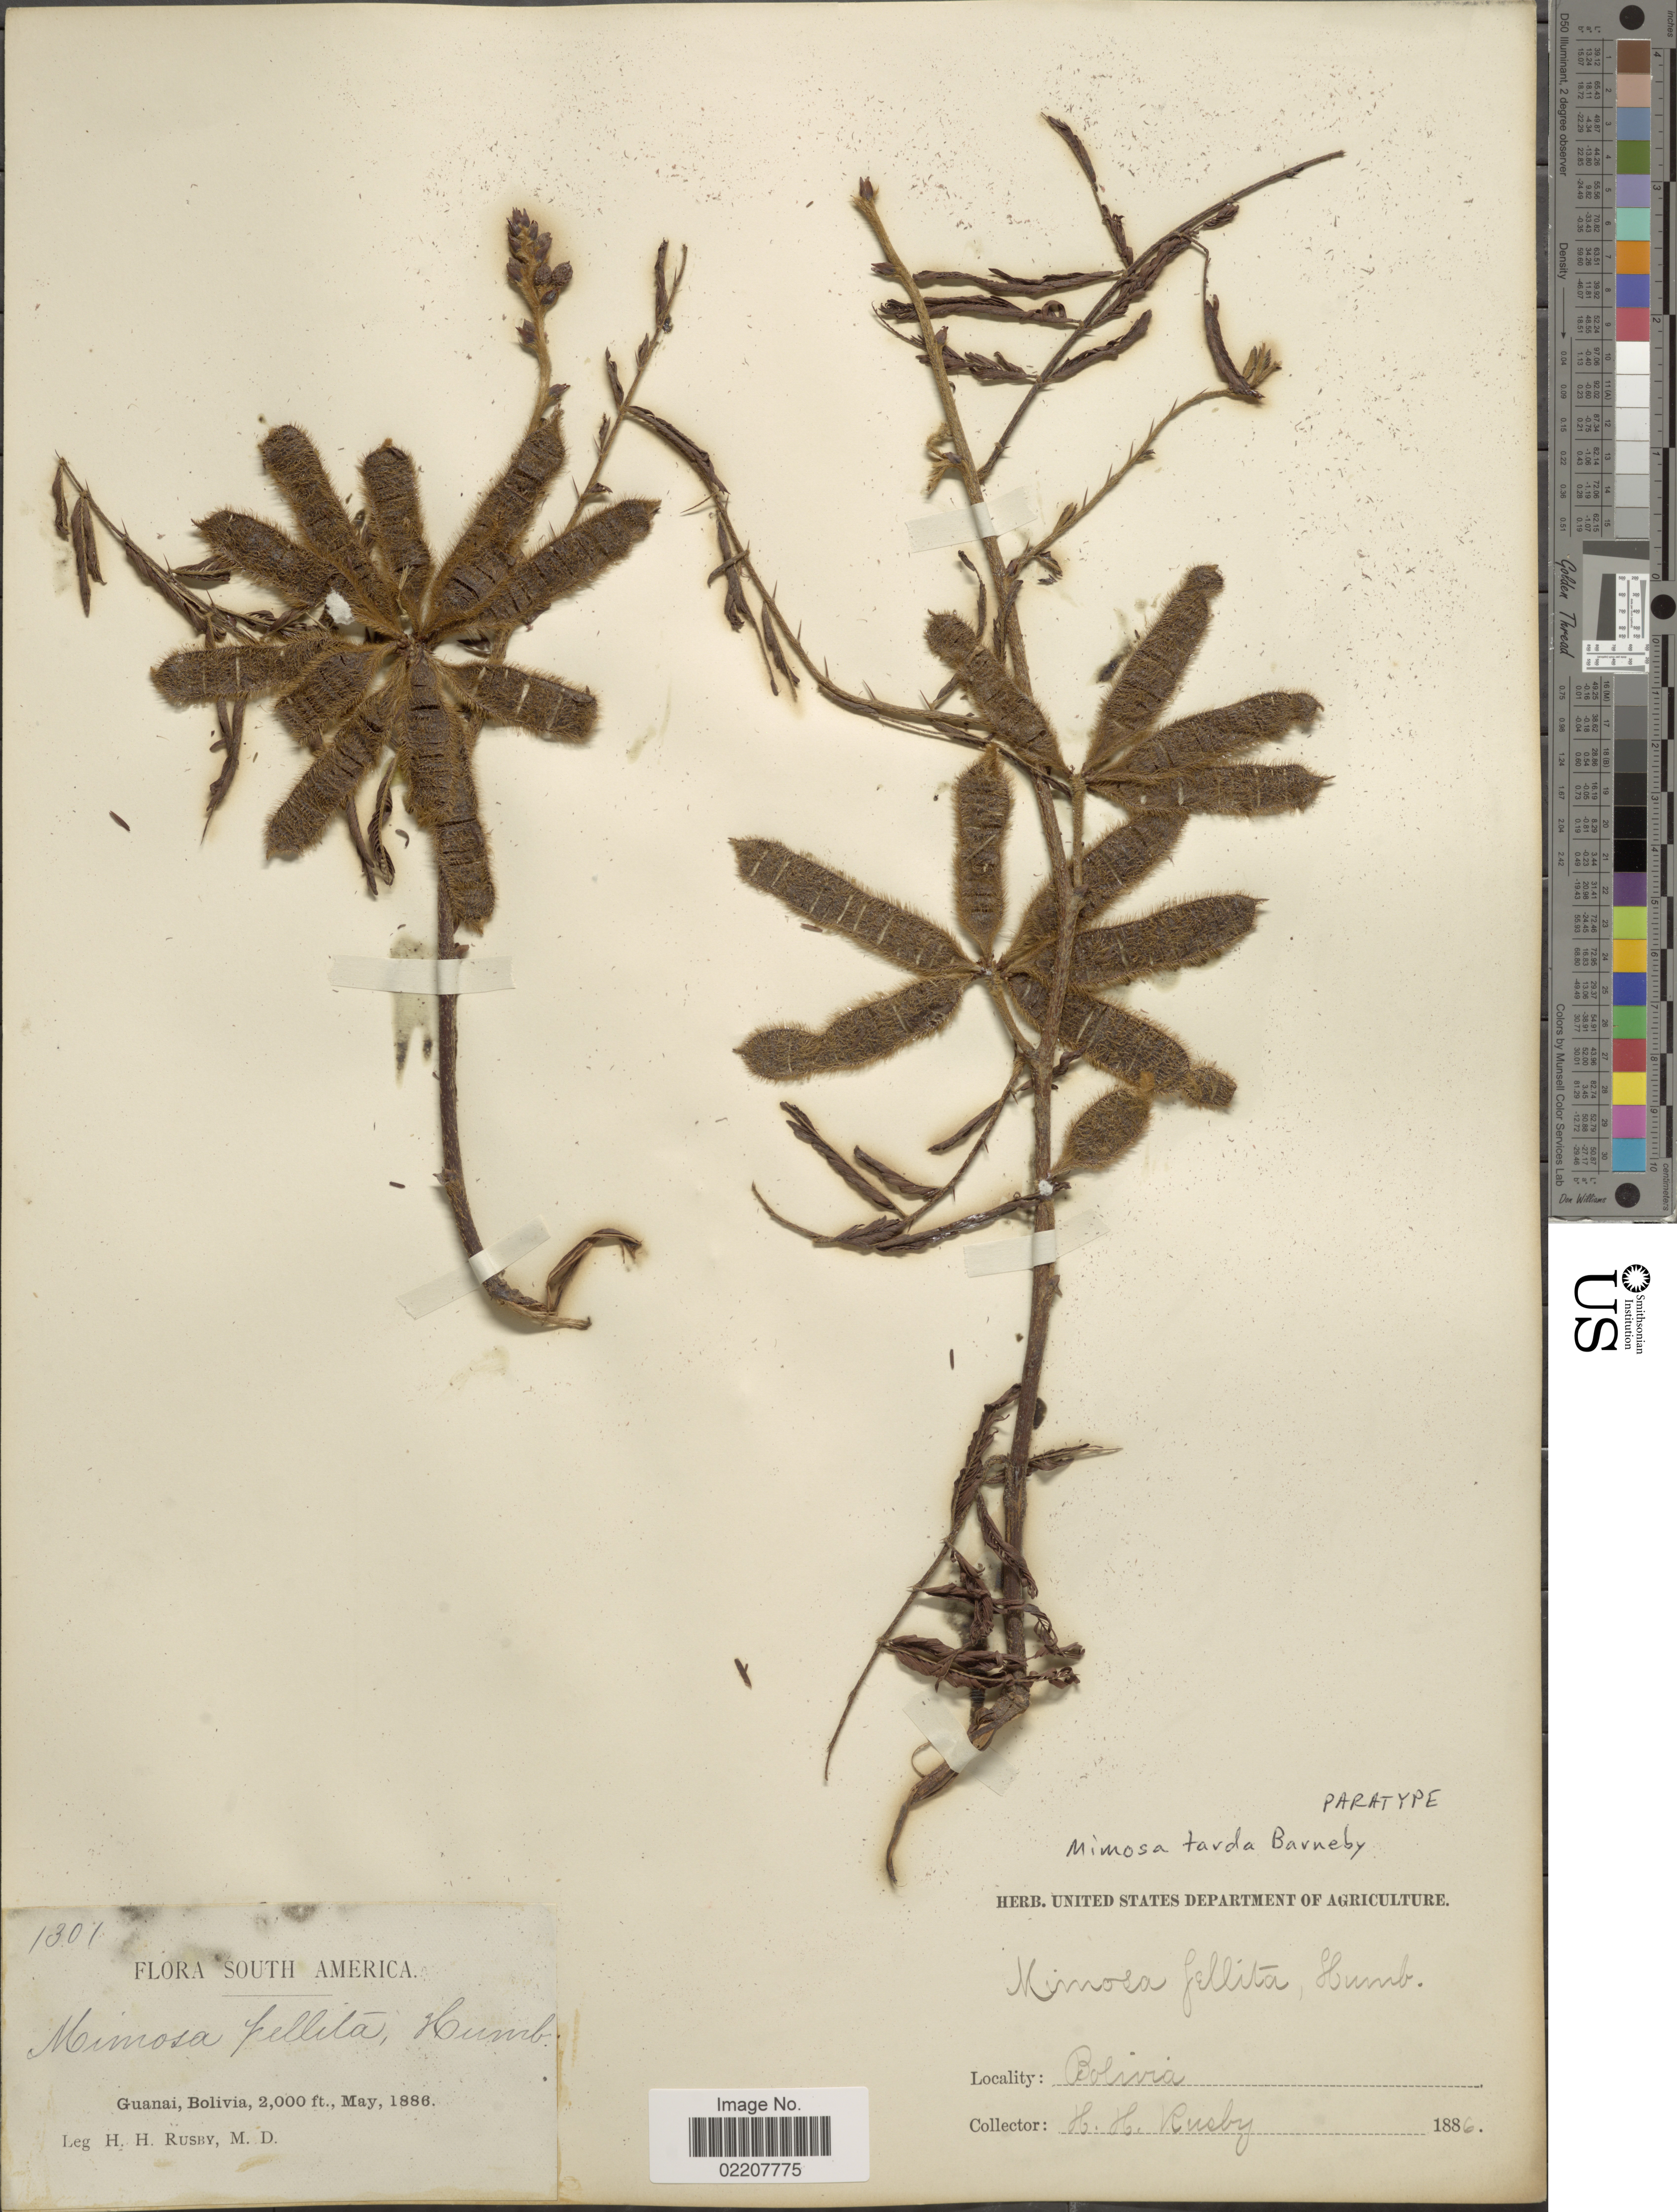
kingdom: Plantae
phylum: Tracheophyta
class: Magnoliopsida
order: Fabales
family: Fabaceae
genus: Mimosa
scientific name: Mimosa tarda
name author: Barneby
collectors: H. H. Rusby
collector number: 1301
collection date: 1886-05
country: Bolivia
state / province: La Páz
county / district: Larecaja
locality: Guanay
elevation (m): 610